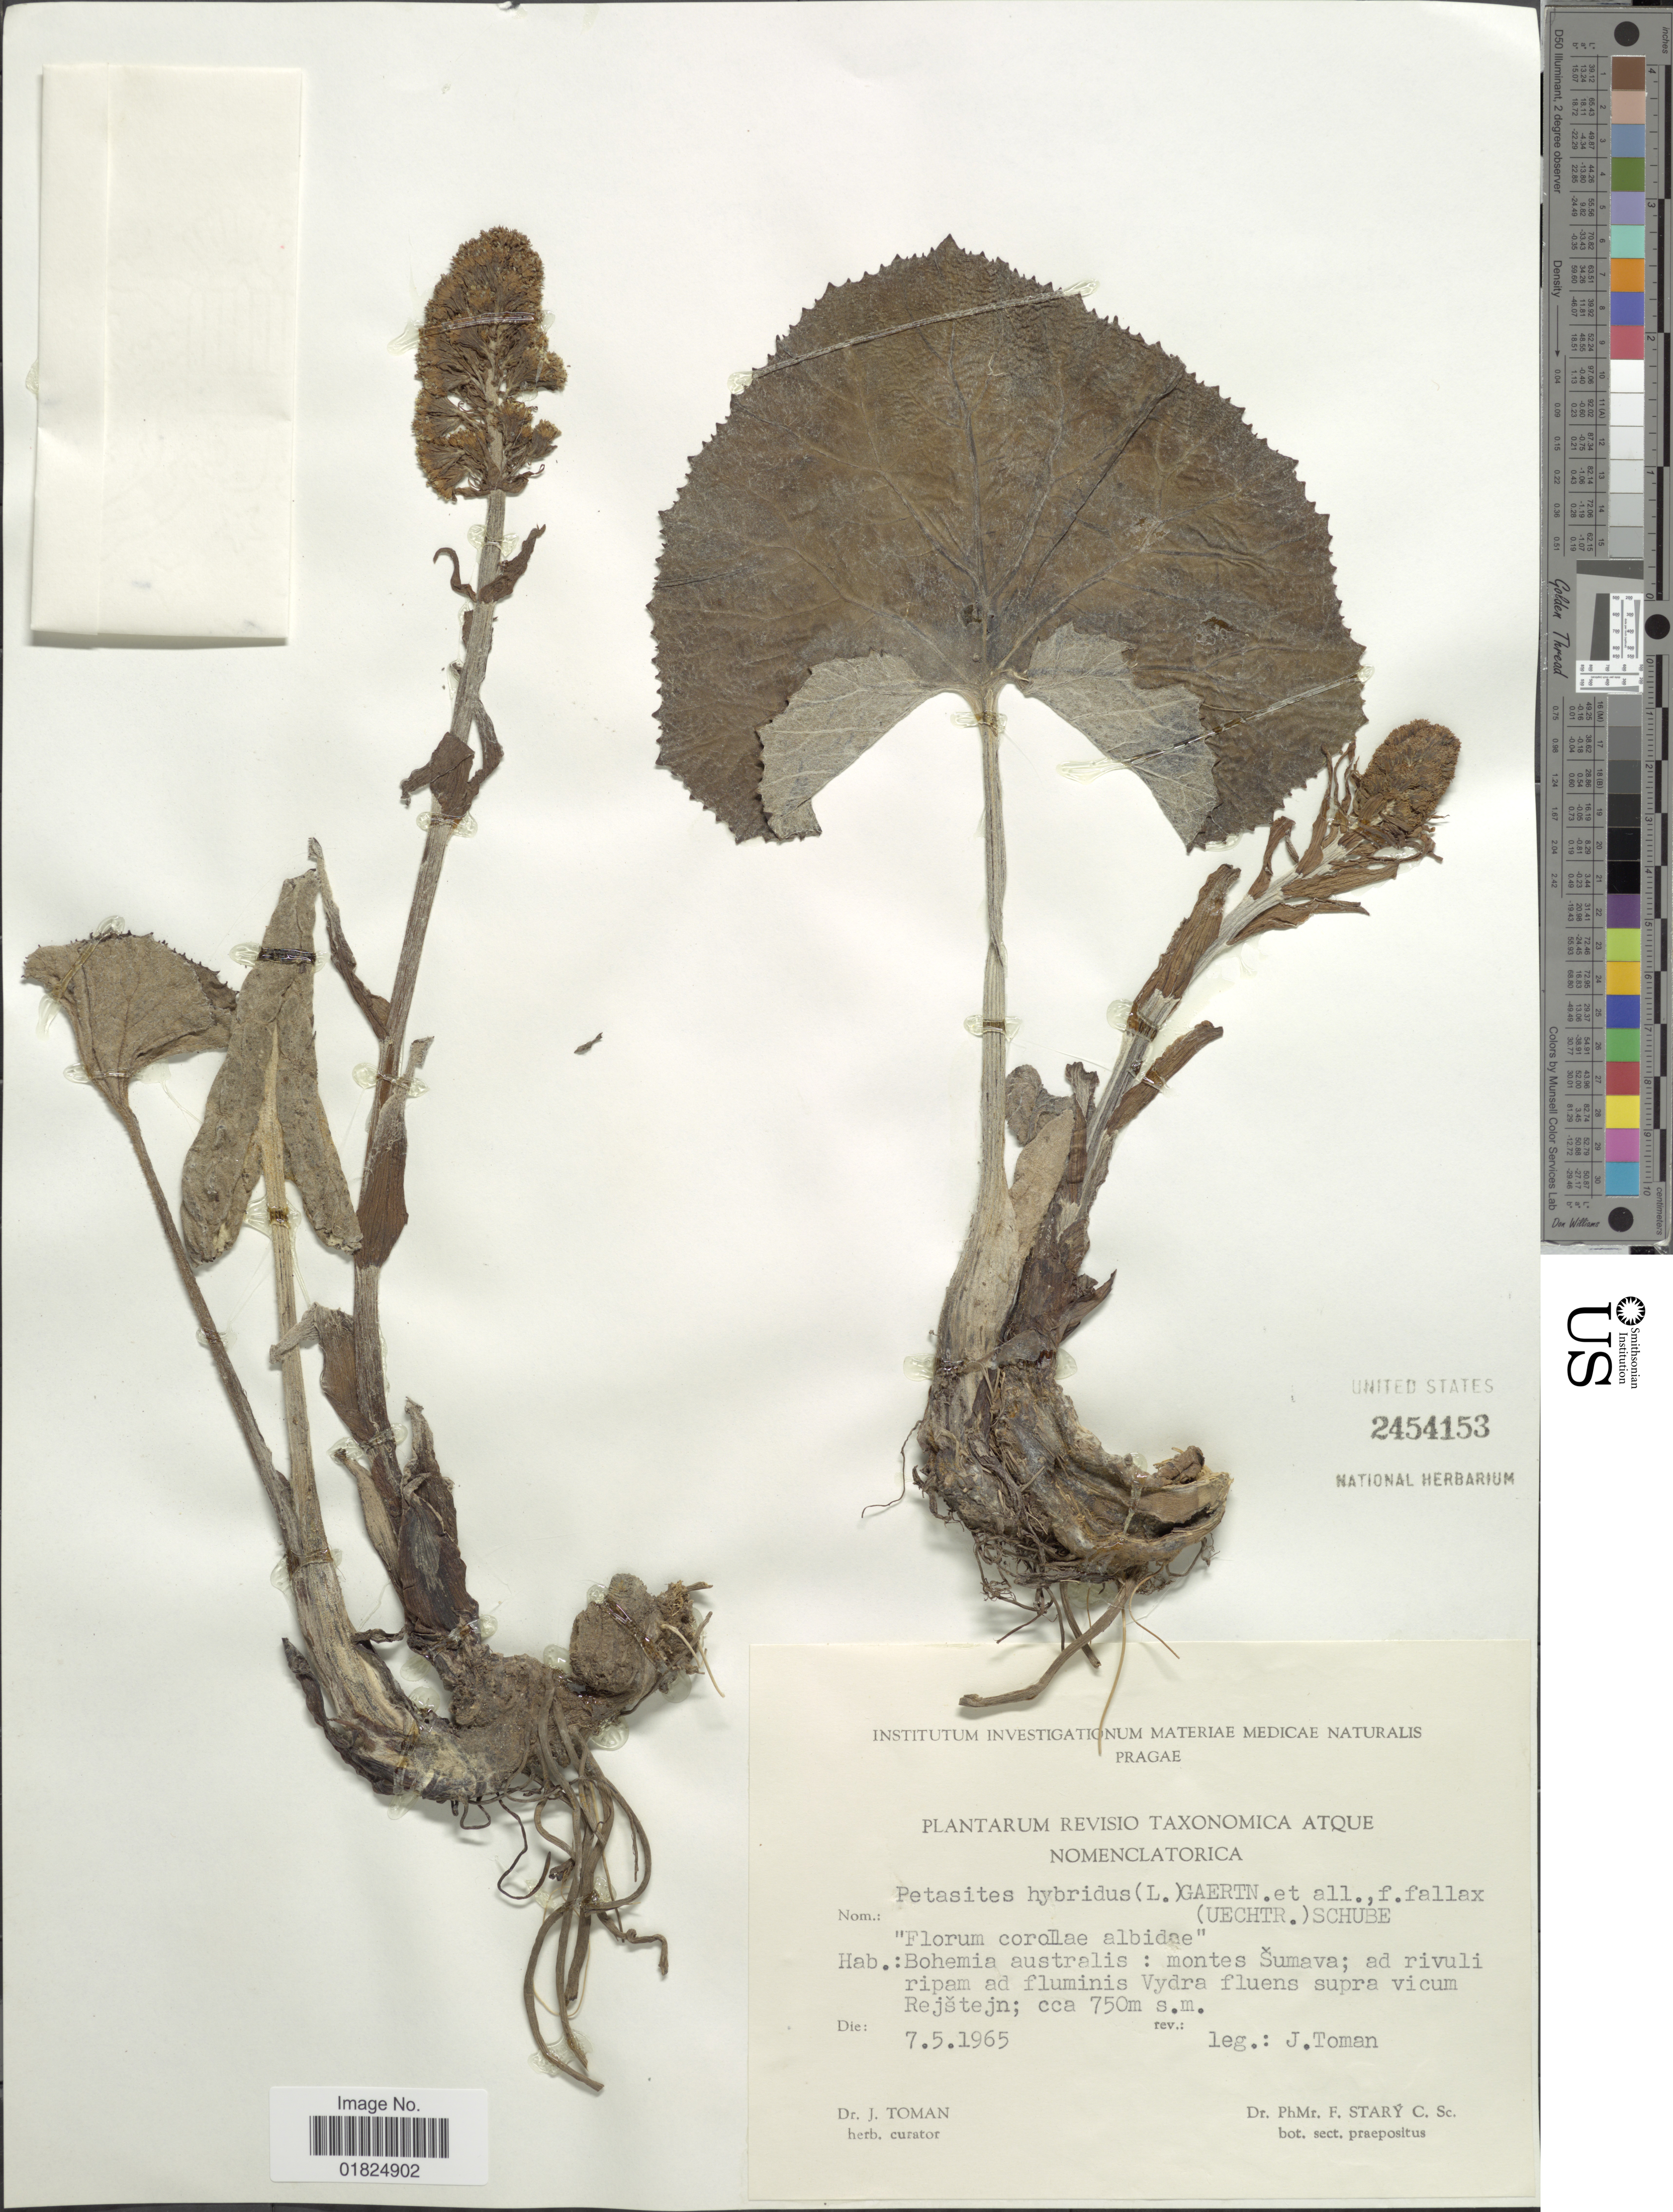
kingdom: Plantae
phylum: Tracheophyta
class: Magnoliopsida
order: Asterales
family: Asteraceae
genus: Petasites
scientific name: Petasites hybridus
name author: (L.) G. Gaertn. et al.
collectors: J. Toman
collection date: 1965-05-07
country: Czechia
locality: Bohemia australis: montes Sumaca; ad rivuli ripam ad fluminis Vydra fluens supra vicum Rejstejn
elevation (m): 750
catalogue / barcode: US 2454153